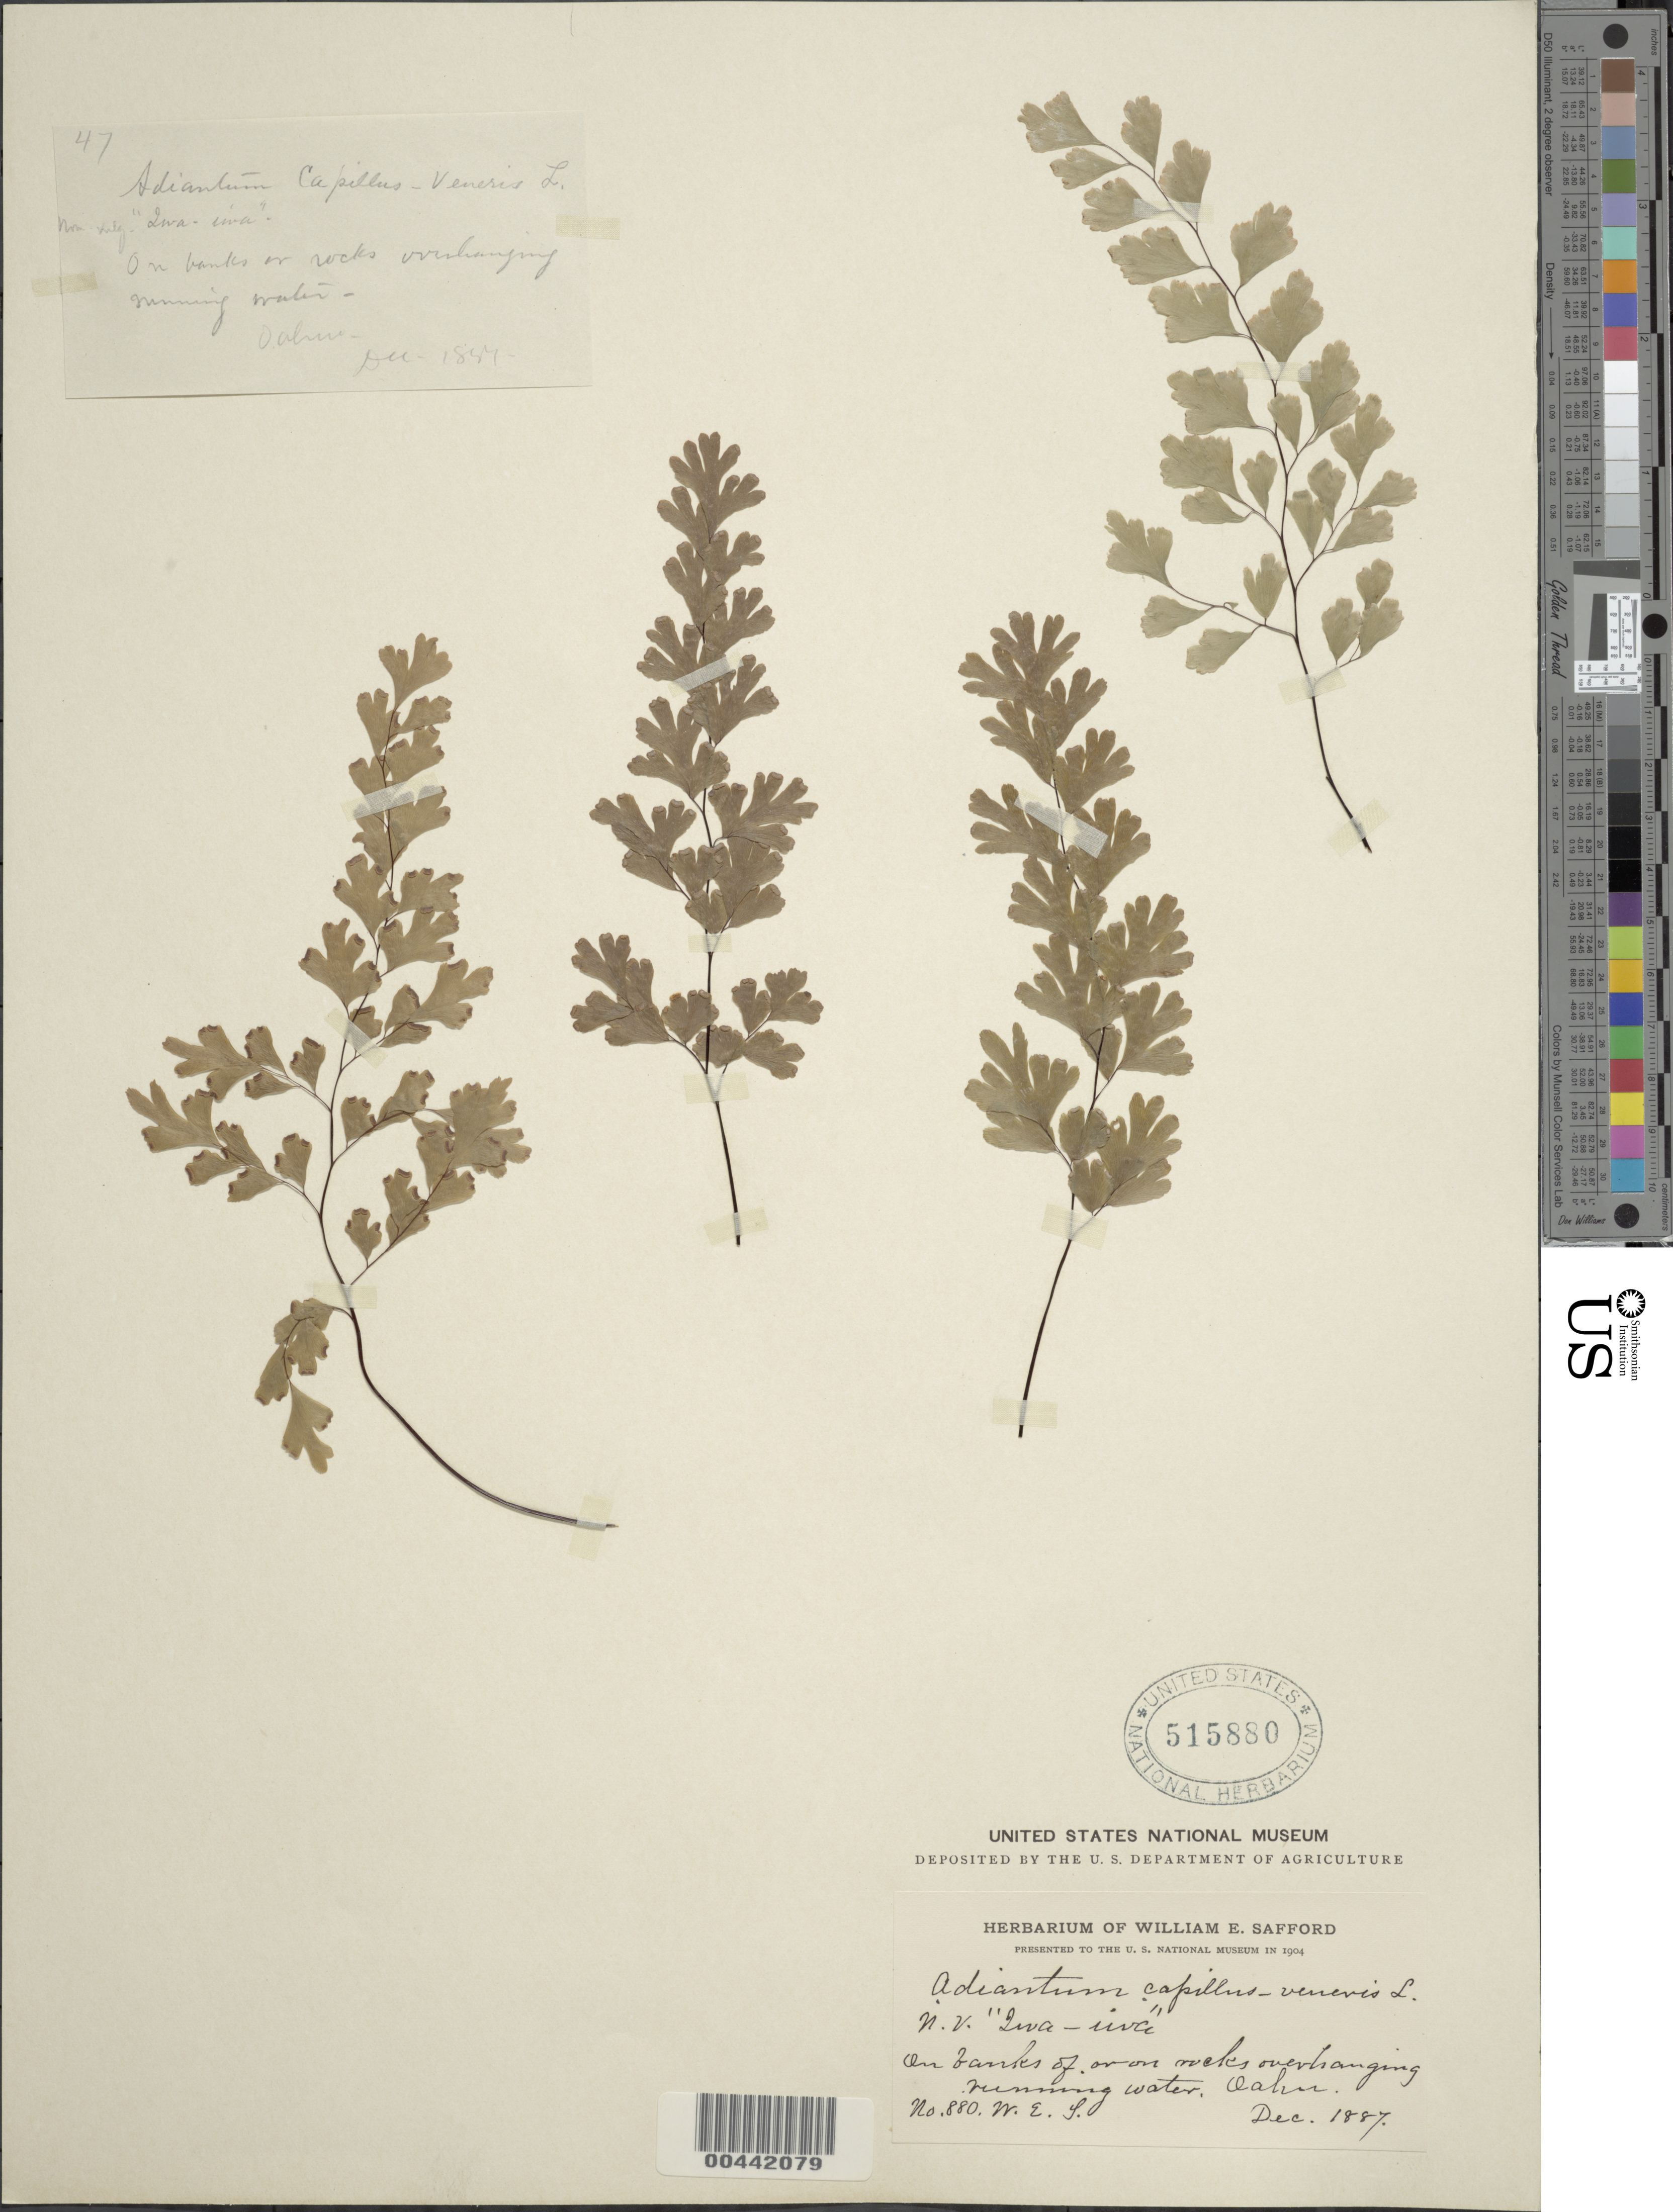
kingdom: Plantae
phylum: Tracheophyta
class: Polypodiopsida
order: Polypodiales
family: Pteridaceae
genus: Adiantum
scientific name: Adiantum capillus-veneris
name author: L.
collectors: W. E. Safford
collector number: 880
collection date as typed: Dec 1887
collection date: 1887-12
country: United States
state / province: Hawaii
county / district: Honolulu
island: Oahu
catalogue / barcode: US 515880